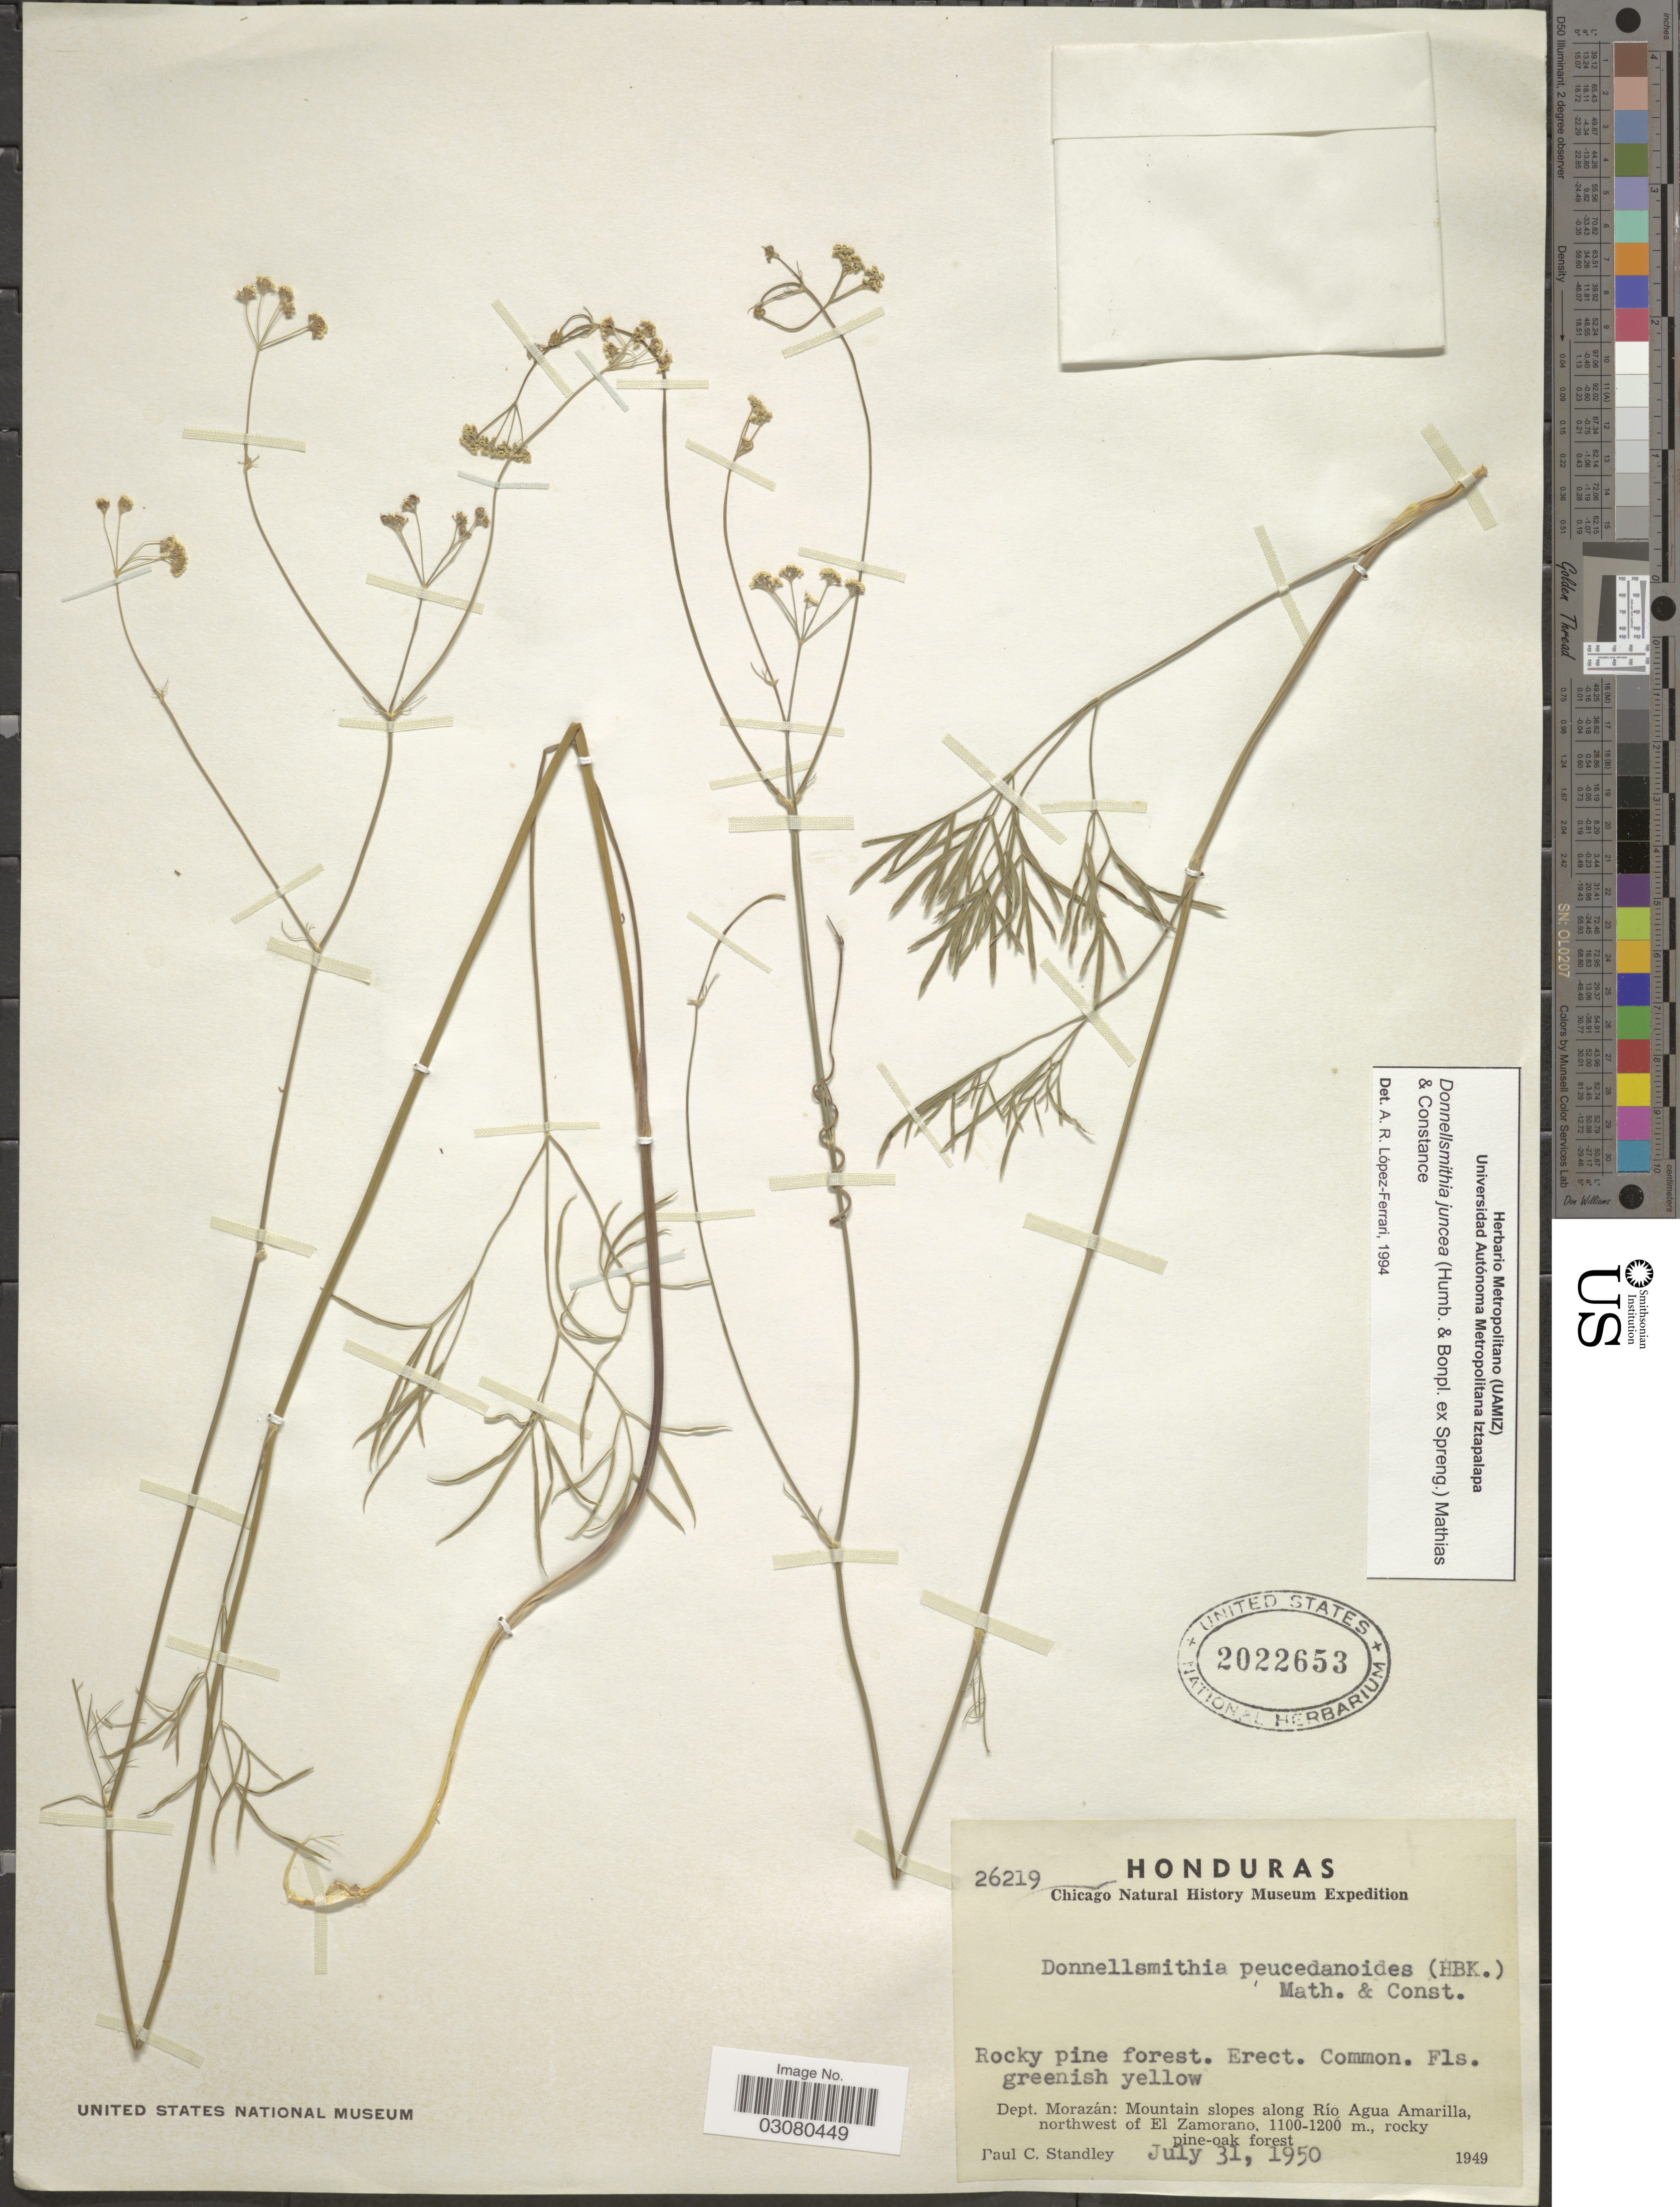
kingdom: Plantae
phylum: Tracheophyta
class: Magnoliopsida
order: Apiales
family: Apiaceae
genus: Donnellsmithia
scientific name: Donnellsmithia juncea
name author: (Humb. & Bonpl. ex Spreng.) Mathias & Constance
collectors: P. C. Standley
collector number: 26219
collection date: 1950-07-31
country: Honduras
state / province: Fco. Morazán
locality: Dept. Morazán: Mountain slopes along Río Agua Amarilla, northwest of El Zamorano.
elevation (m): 1100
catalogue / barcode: US 2022653